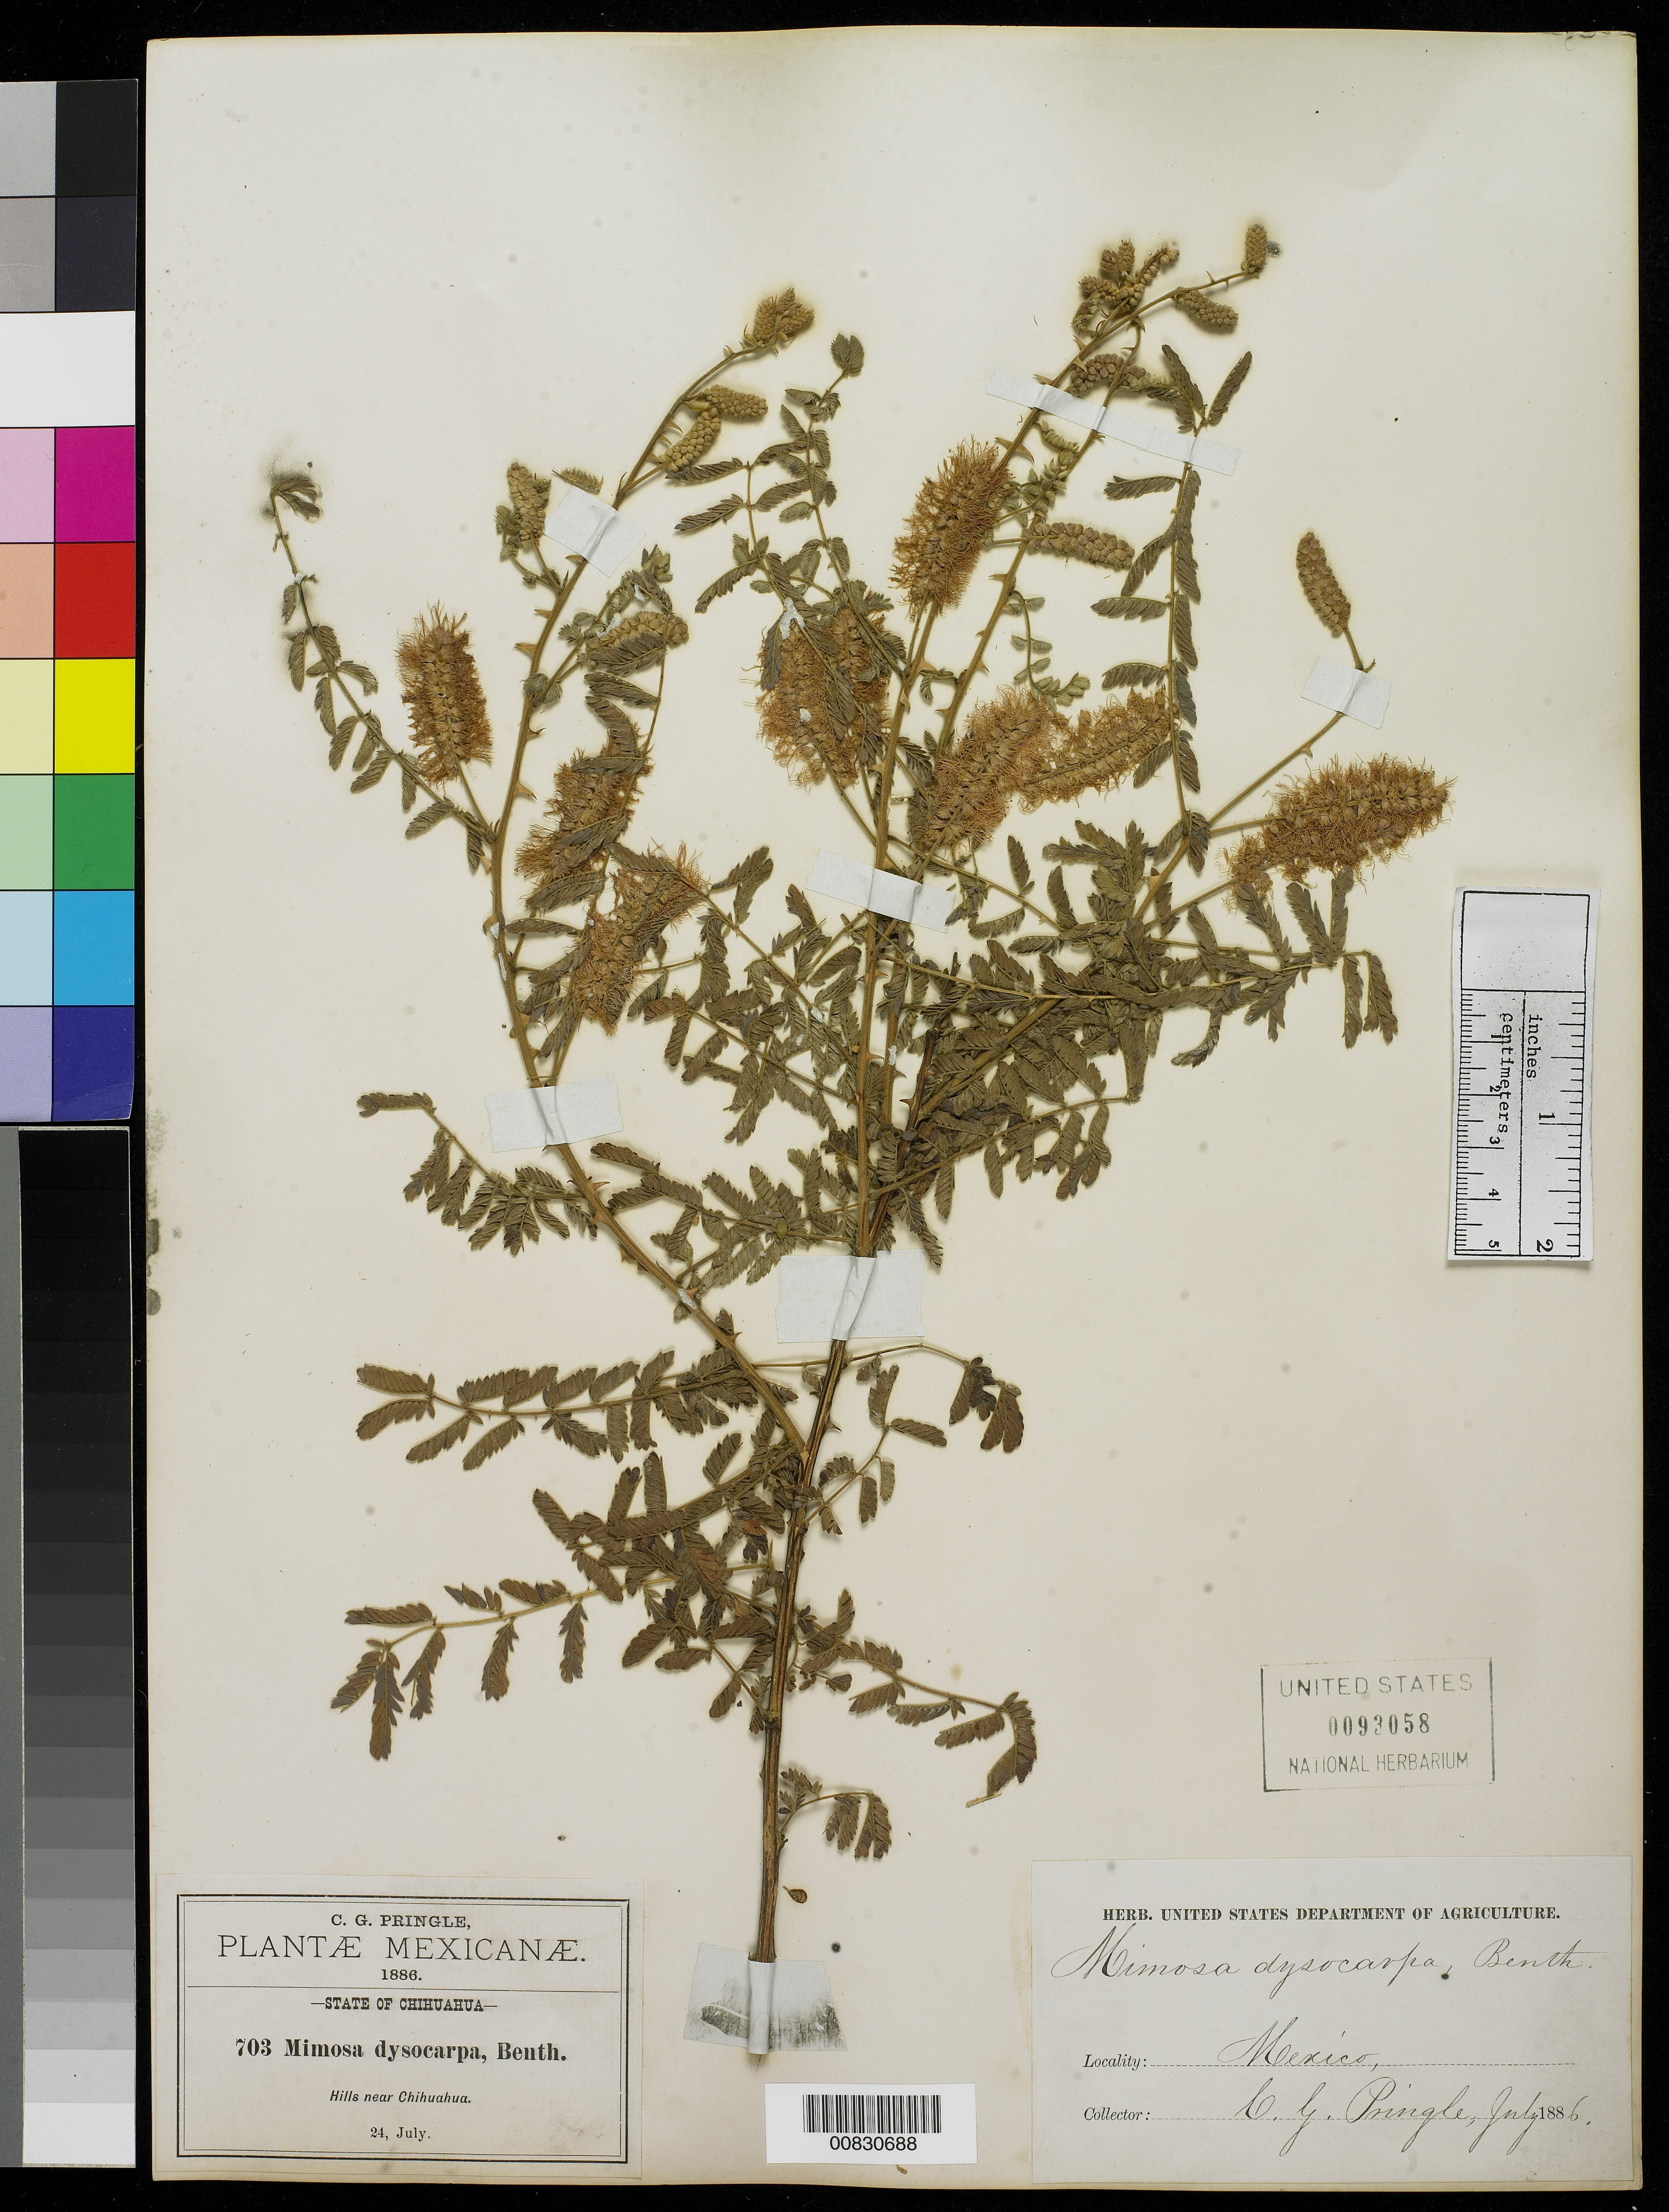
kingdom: Plantae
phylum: Tracheophyta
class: Magnoliopsida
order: Fabales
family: Fabaceae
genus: Mimosa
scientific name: Mimosa dysocarpa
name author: Benth. ex A. Gray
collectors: C. G. Pringle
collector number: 703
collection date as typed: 24 Jul 1886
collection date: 1886-07-24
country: Mexico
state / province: Chihuahua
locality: Hills near Chihuahua.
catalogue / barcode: US 93058